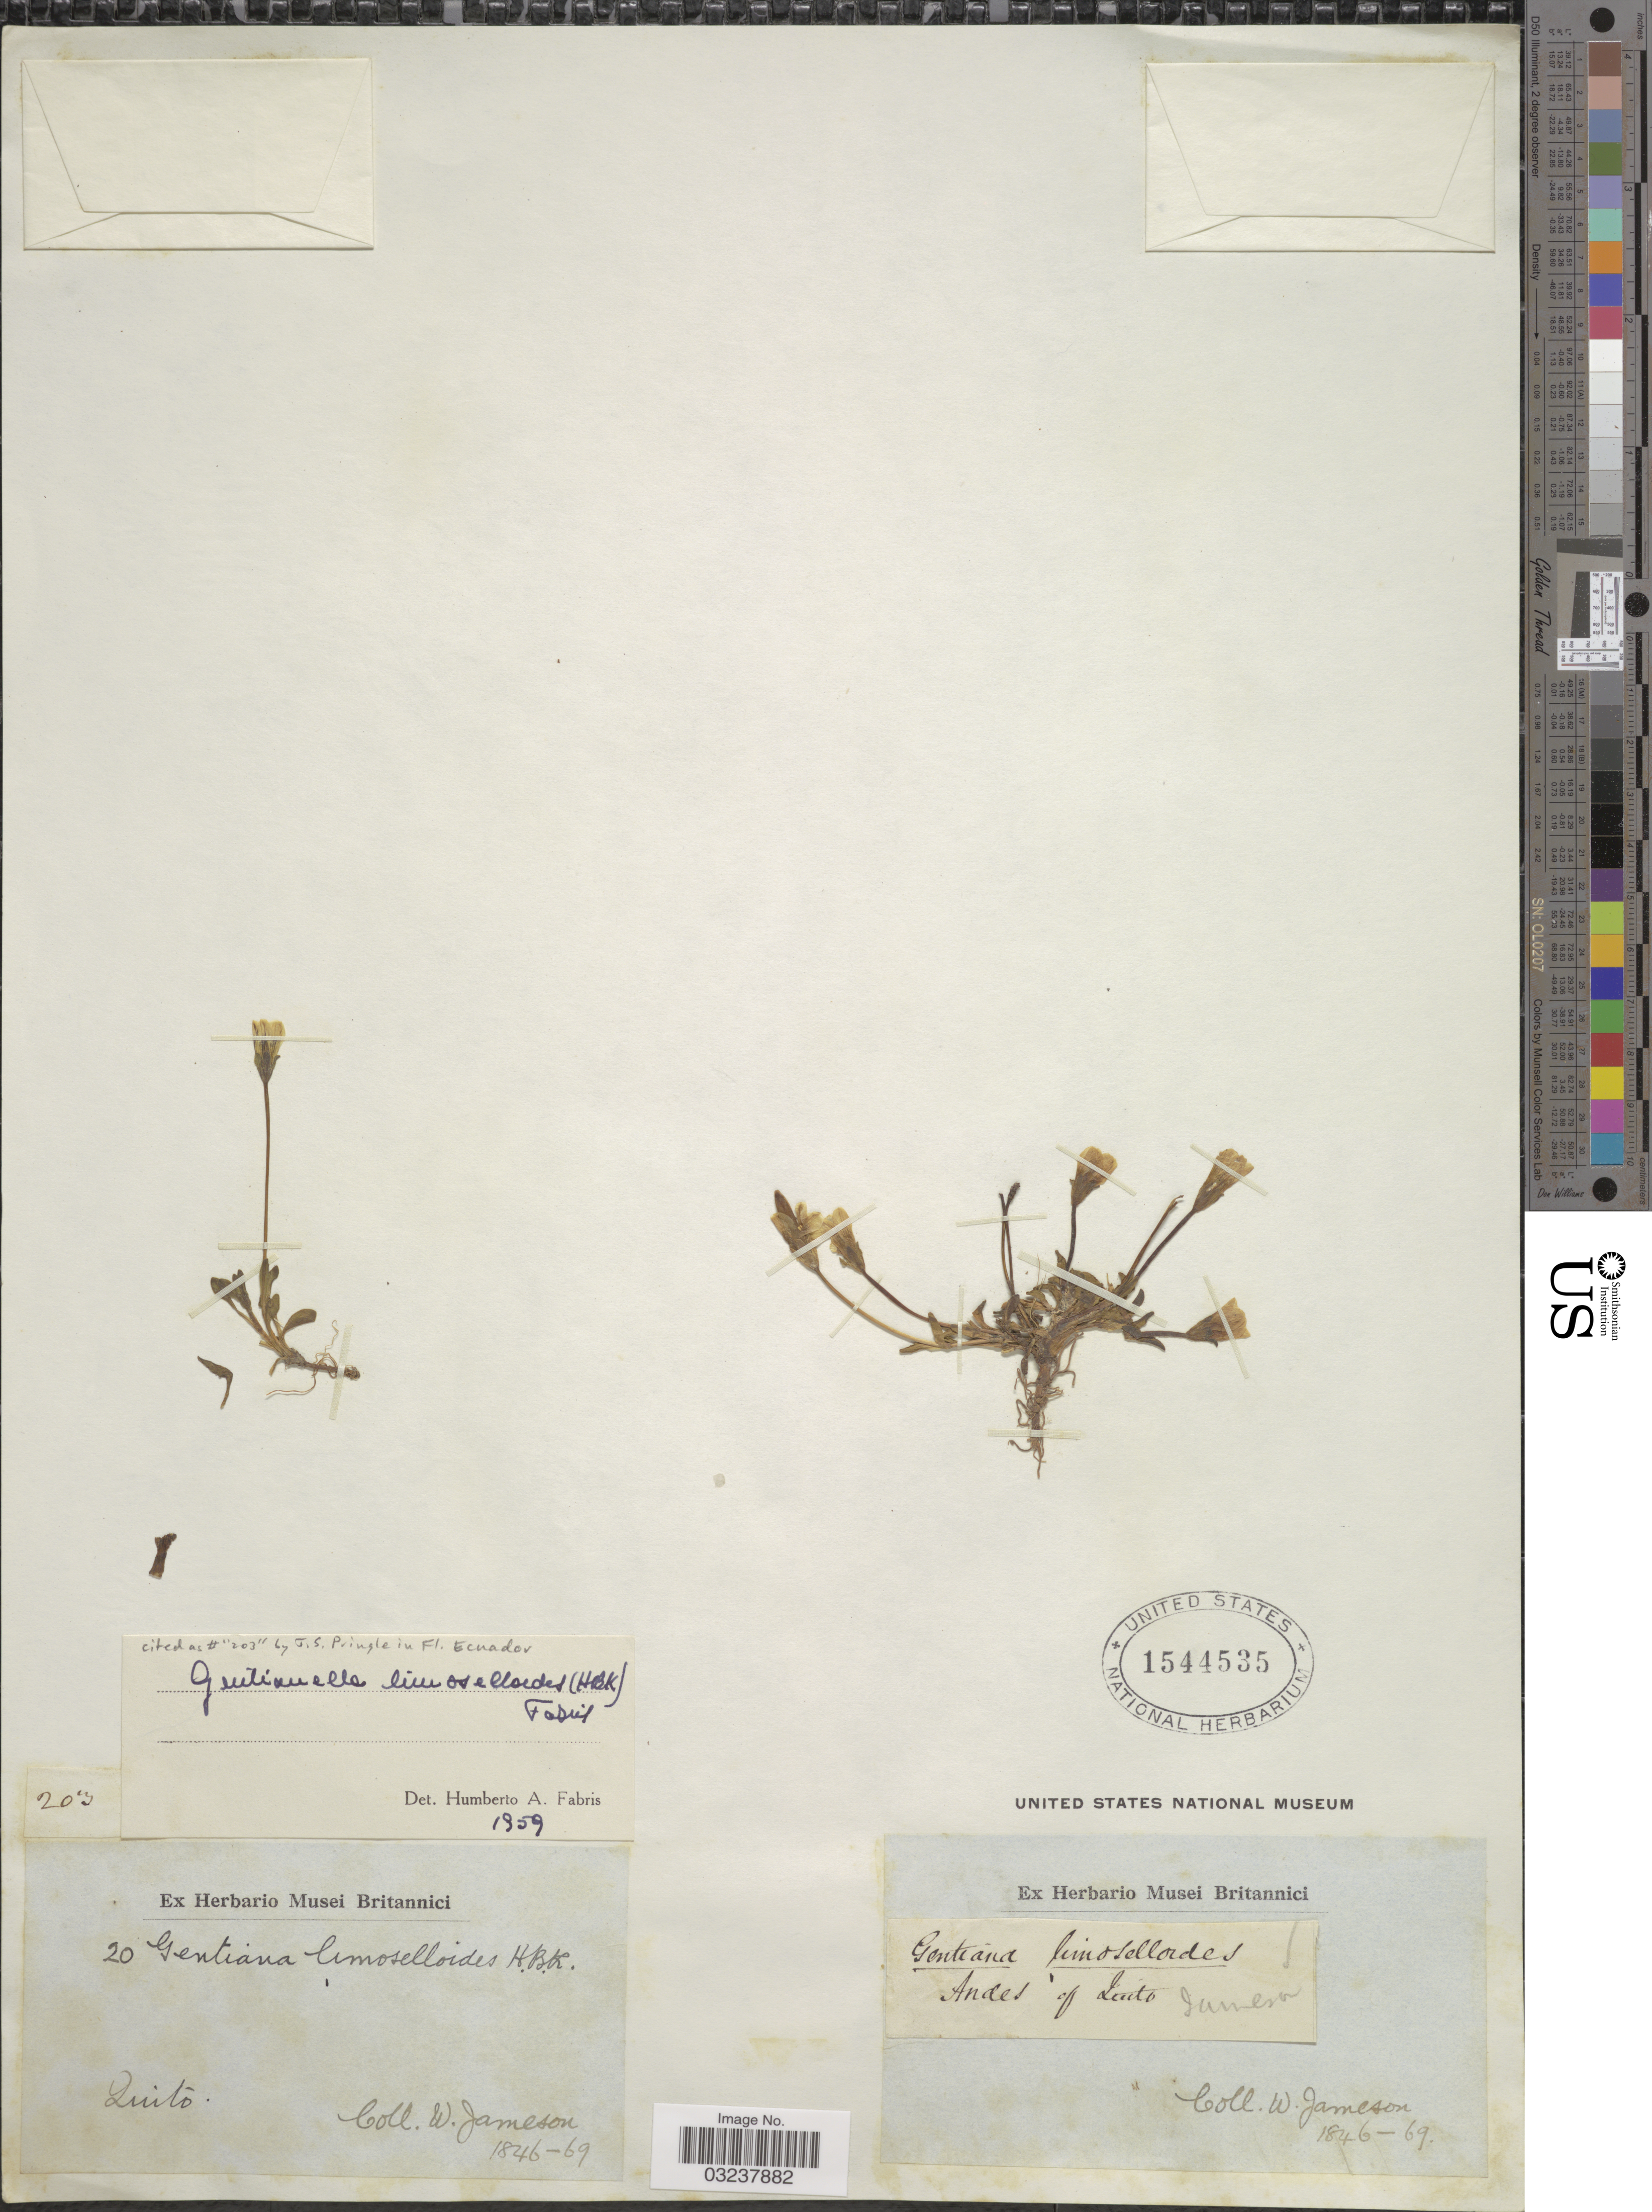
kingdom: Plantae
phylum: Tracheophyta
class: Magnoliopsida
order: Gentianales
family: Gentianaceae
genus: Gentianella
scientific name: Gentianella limoselloides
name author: (Kunth) Fabris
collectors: W. Jameson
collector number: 20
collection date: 1846/1869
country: Ecuador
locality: Quito.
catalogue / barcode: US 1544535